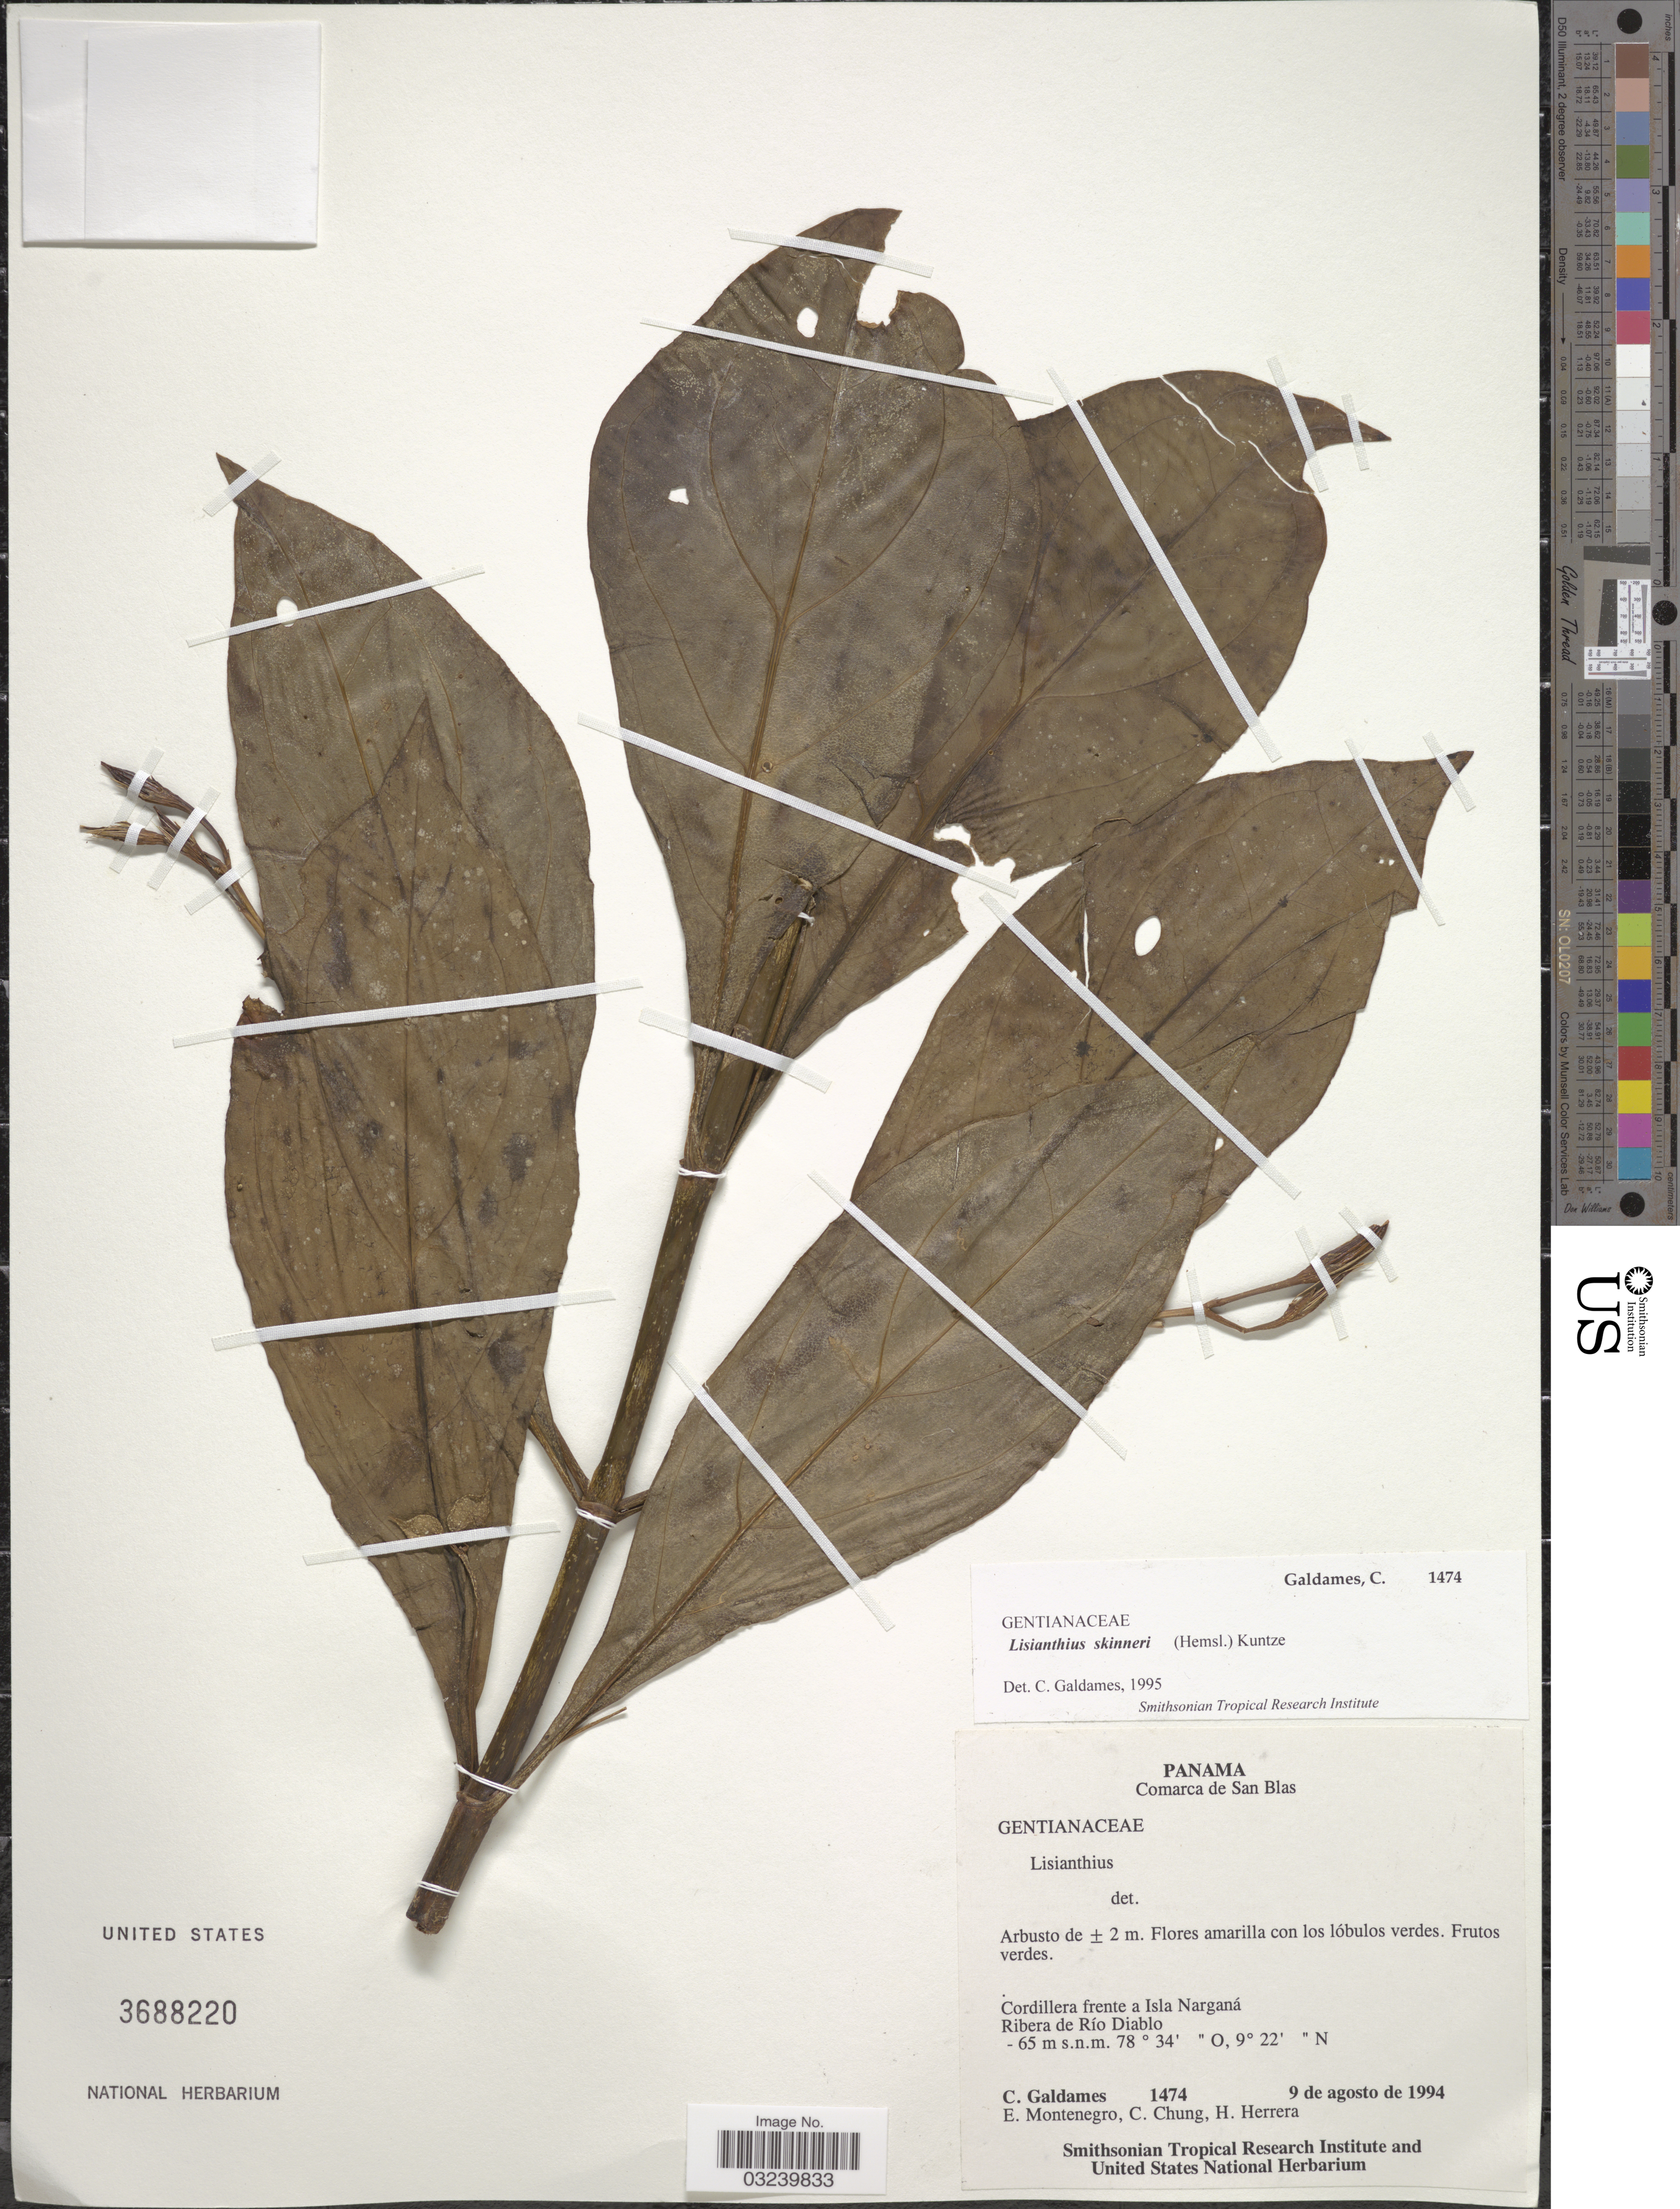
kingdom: Plantae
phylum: Tracheophyta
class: Magnoliopsida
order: Gentianales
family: Gentianaceae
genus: Lisianthius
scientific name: Lisianthius skinneri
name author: (Hemsl.) Kuntze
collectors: C. Galdames, E. Montenegro, C. Chung & H. Herrera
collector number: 1474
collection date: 1994-08-09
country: Panama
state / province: Kuna Yala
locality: Comarca de San Blas, Cordillera frente a Isla Narganá, Ribera de Río Diablo.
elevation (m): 65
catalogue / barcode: US 3688220